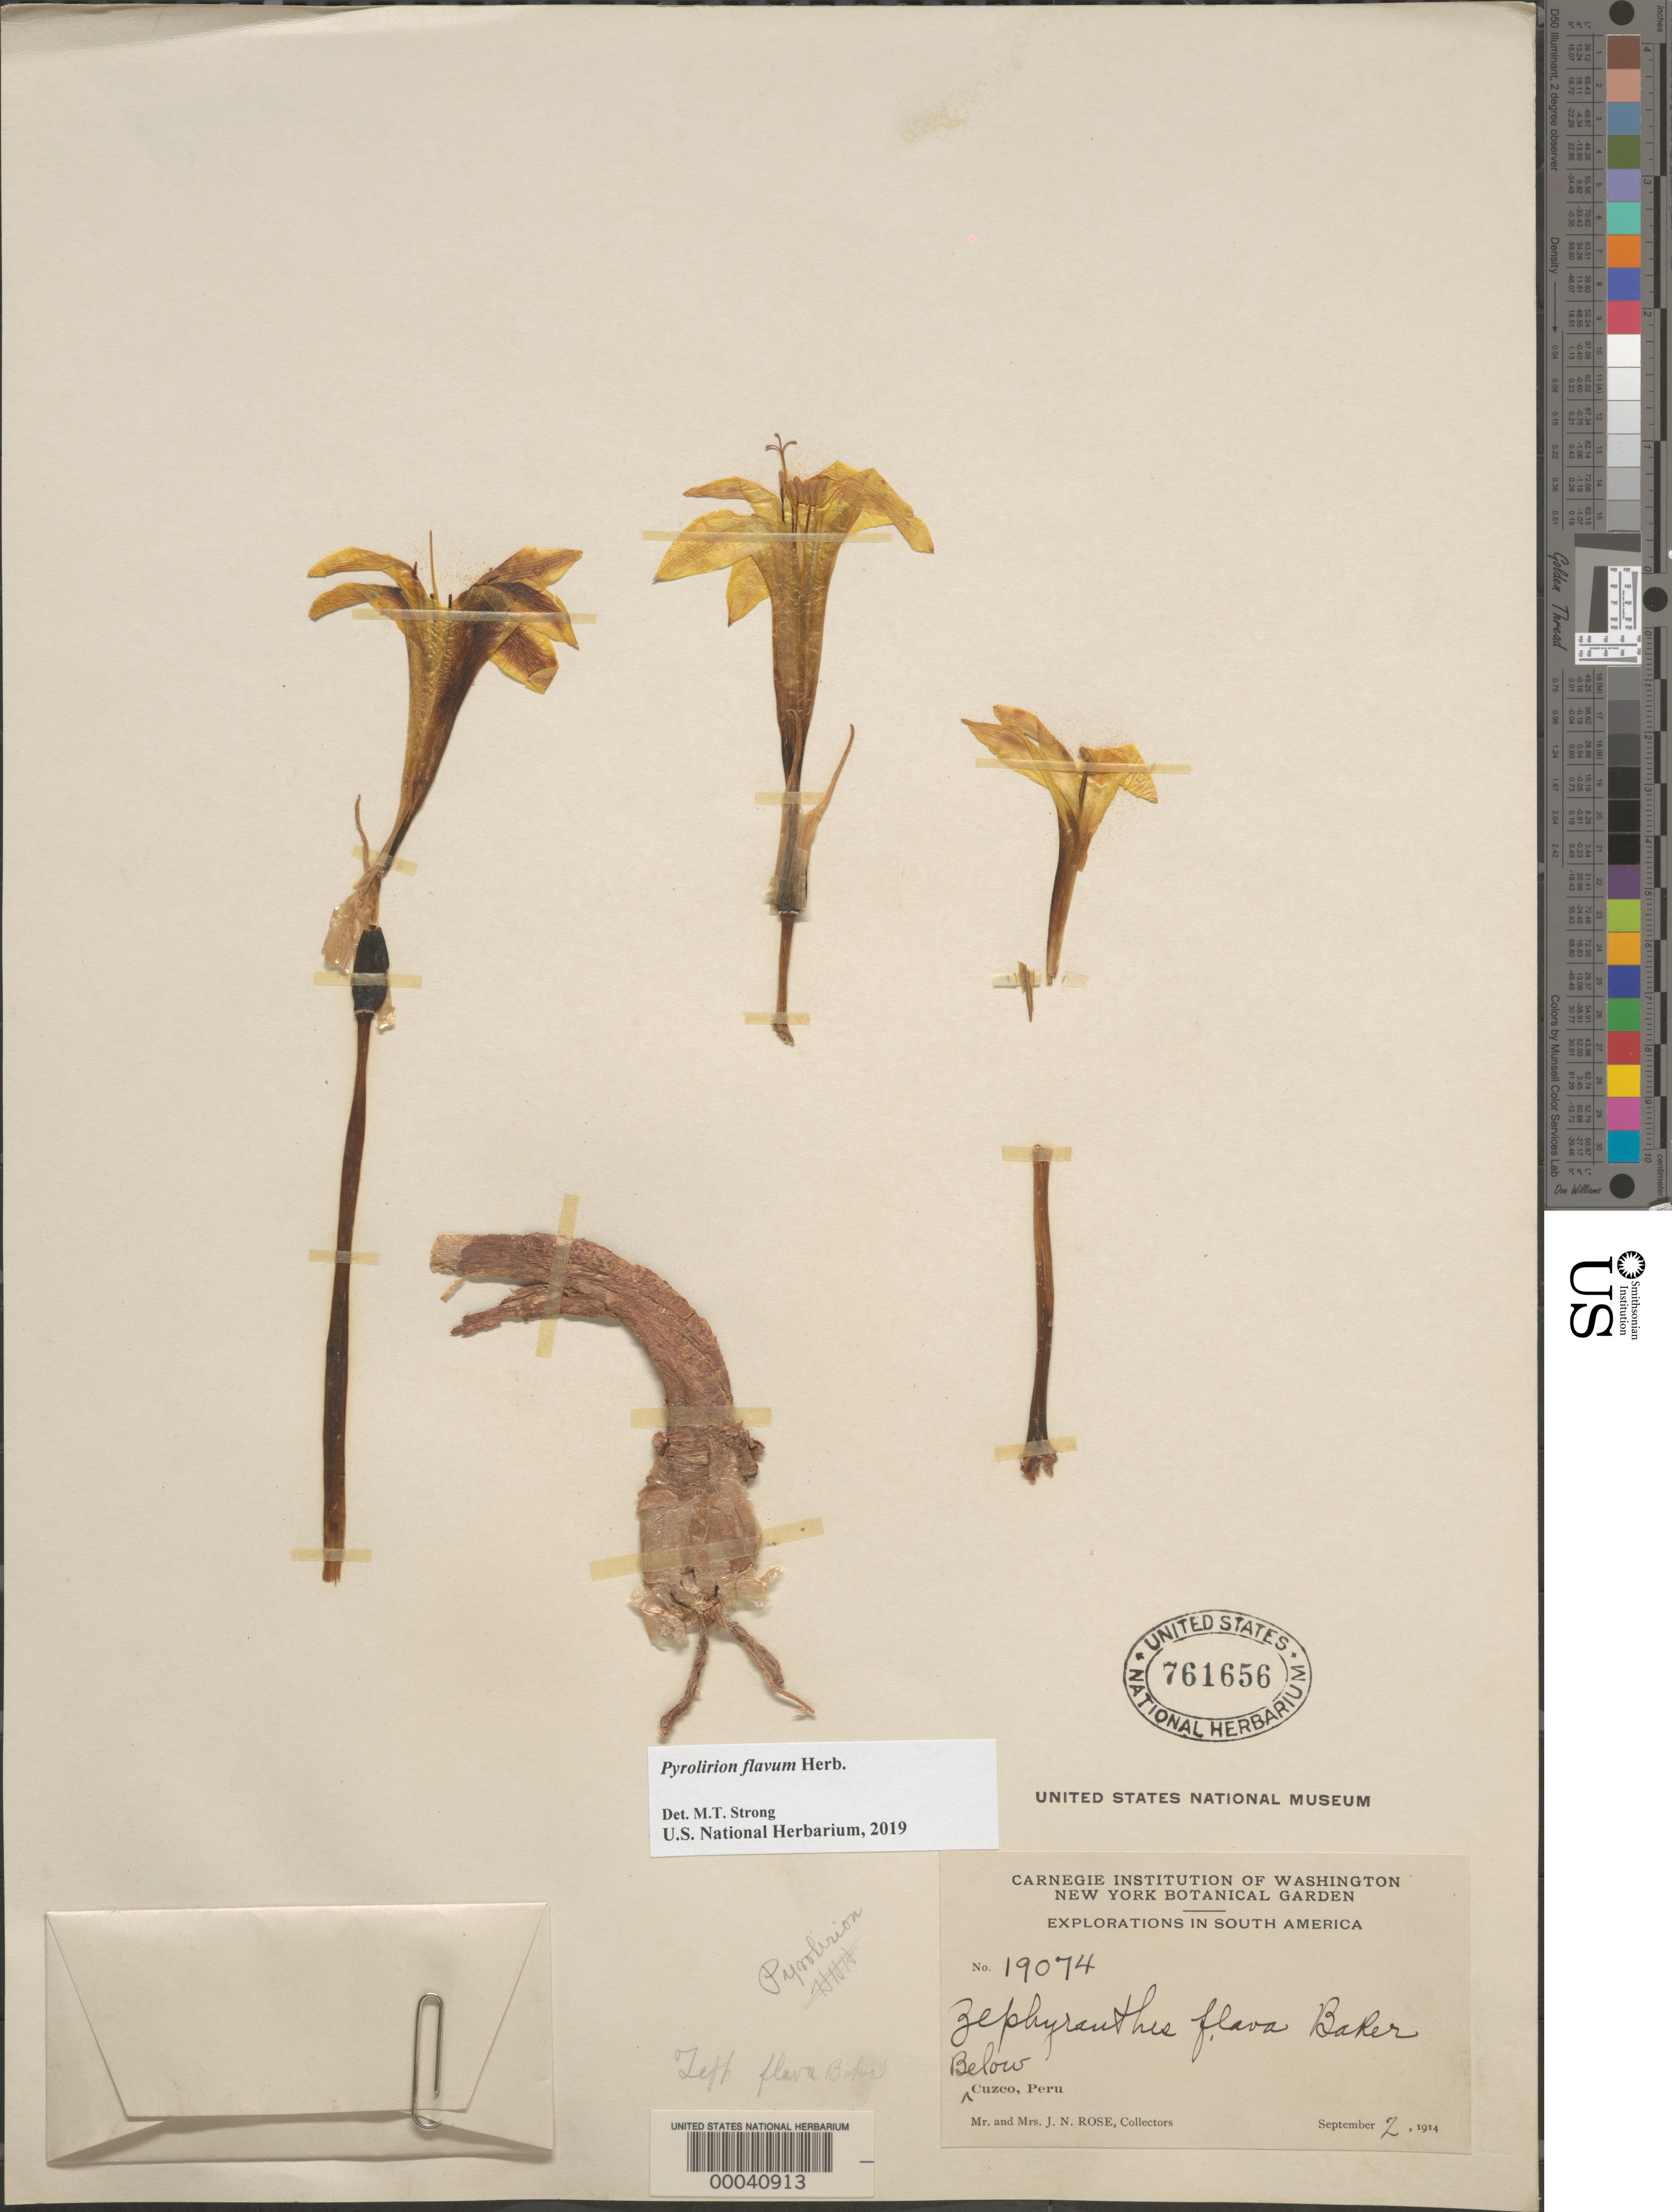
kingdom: Plantae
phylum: Tracheophyta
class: Liliopsida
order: Asparagales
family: Amaryllidaceae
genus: Pyrolirion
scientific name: Pyrolirion flavum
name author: Herb.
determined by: Strong, Mark T., (BOT), Smithsonian Institution - National Museum of Natural History (UNITED STATES)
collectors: J. N. Rose & J. M. Rose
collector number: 19074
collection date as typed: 02 Sep 1914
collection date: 1914-09-02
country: Peru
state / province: Cusco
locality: below Cuzco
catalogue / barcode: US 761656